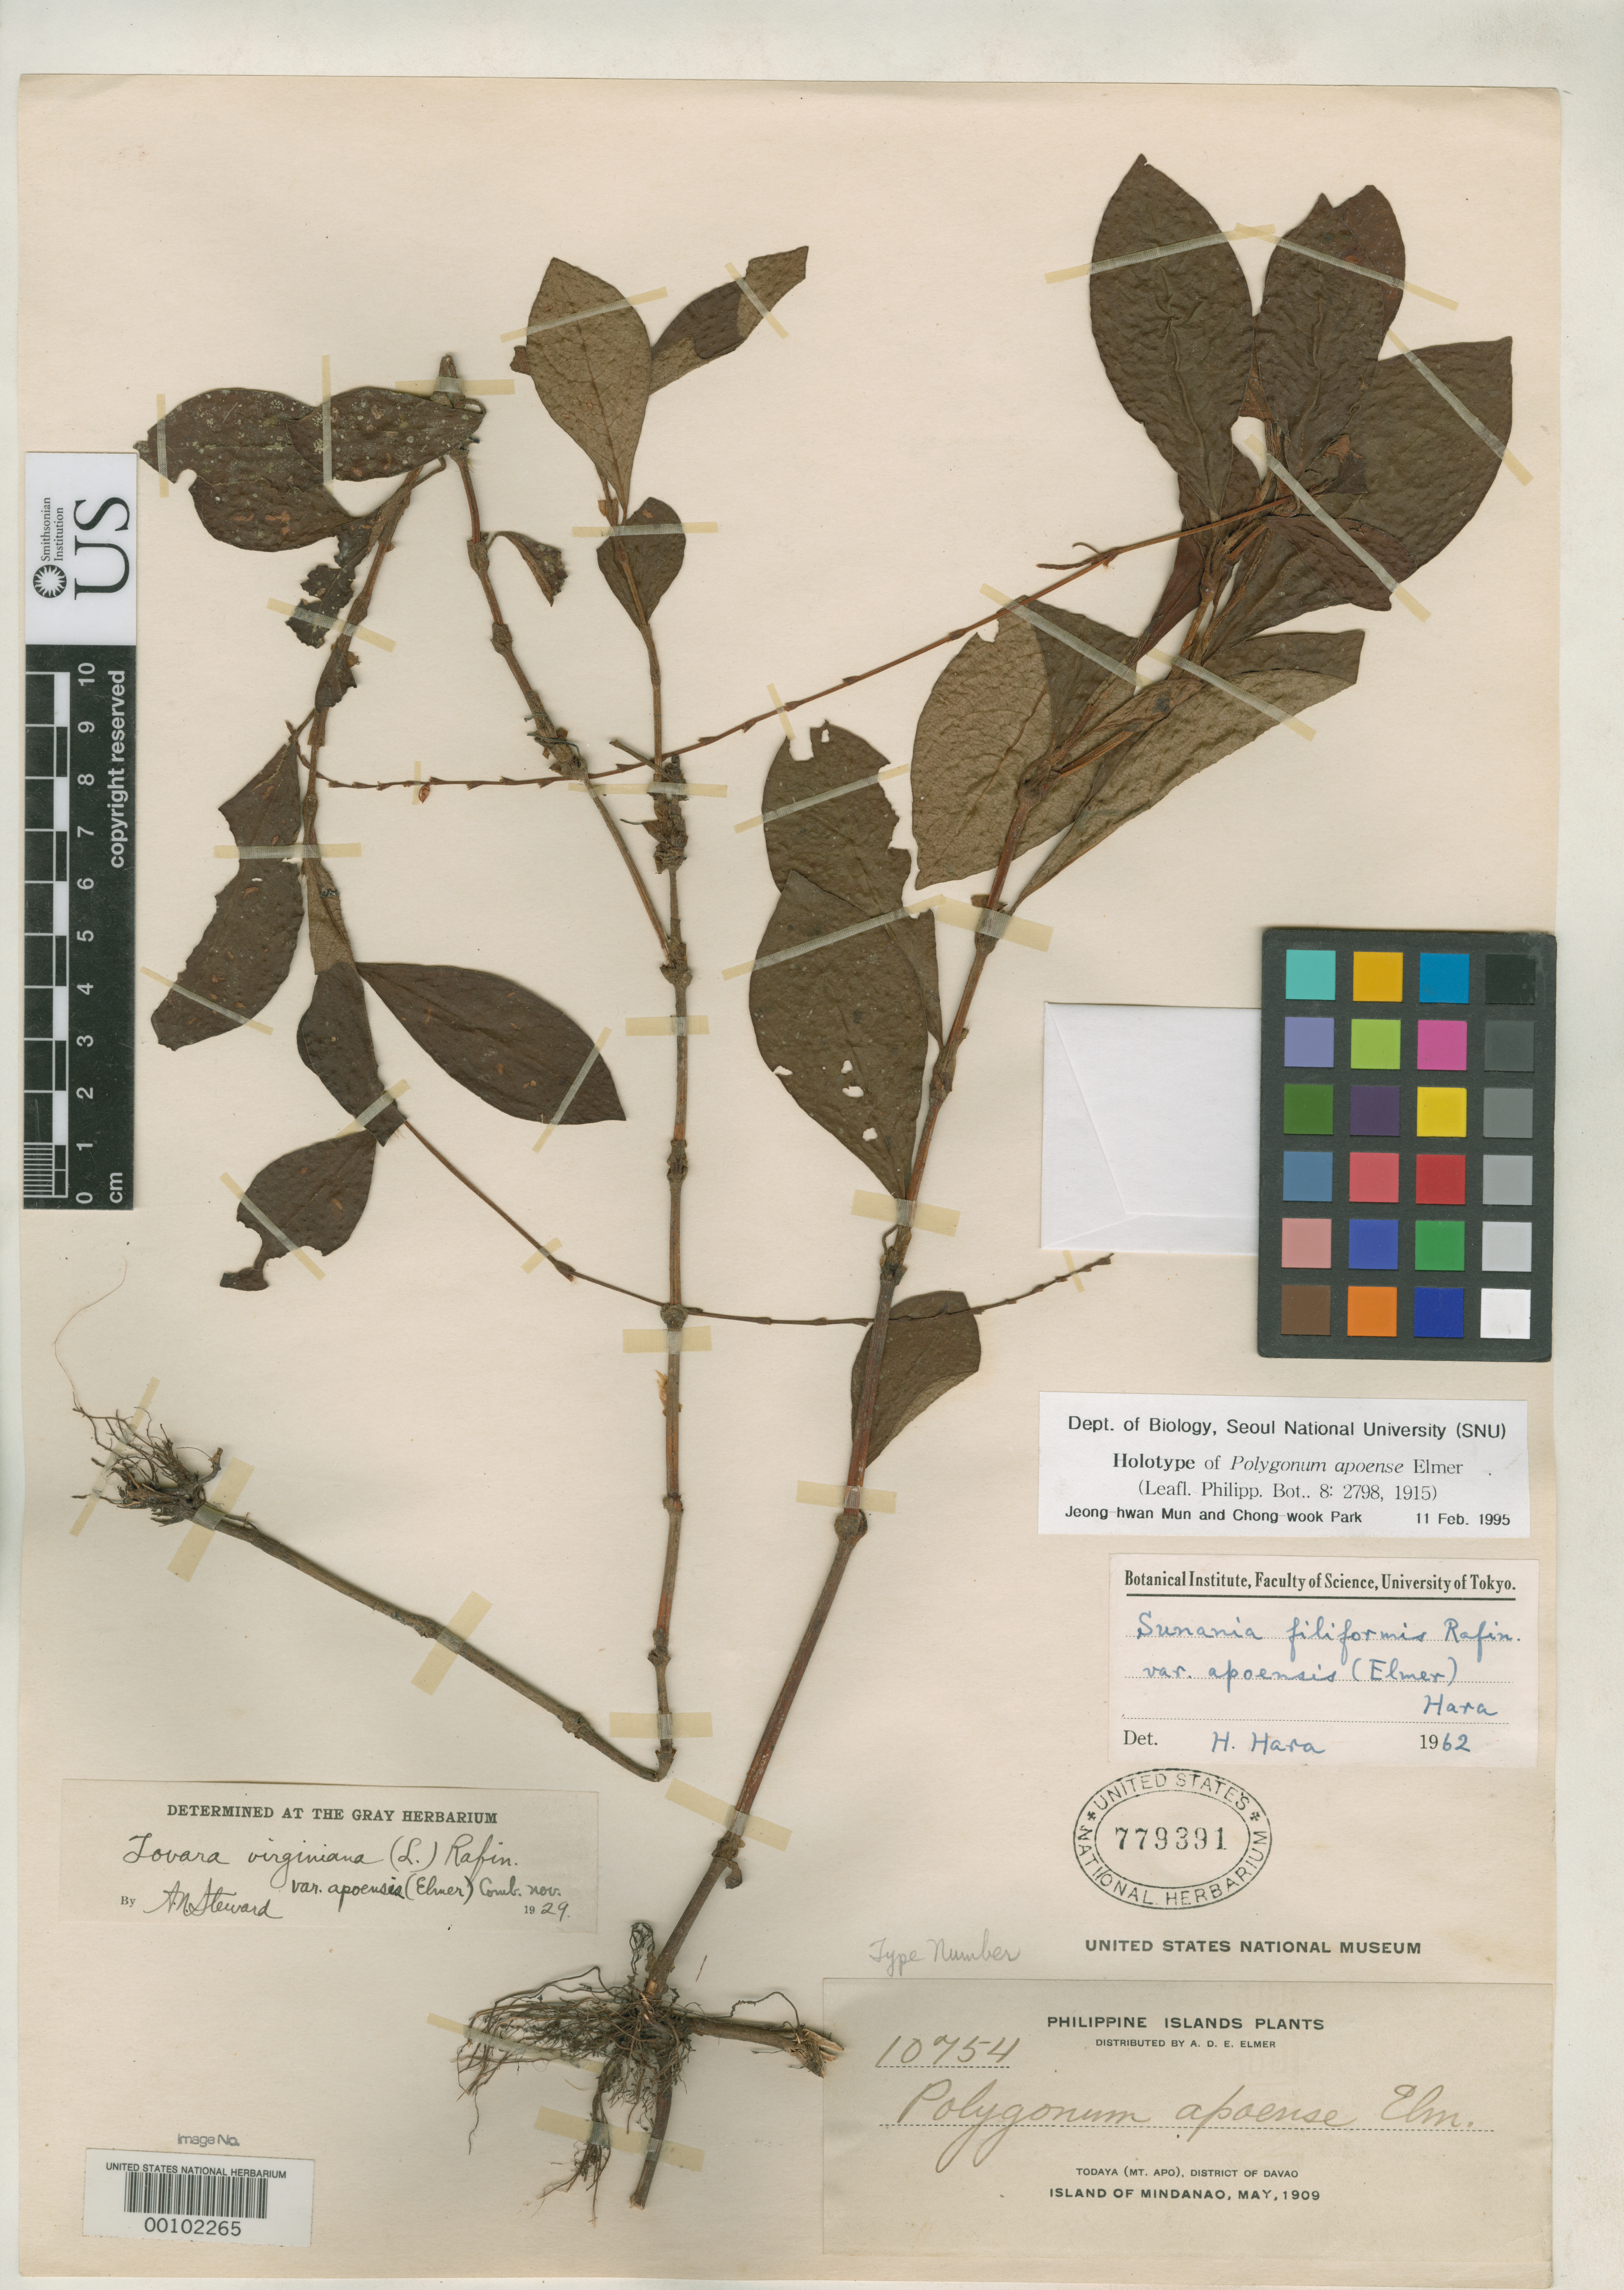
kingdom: Plantae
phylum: Tracheophyta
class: Magnoliopsida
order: Caryophyllales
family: Polygonaceae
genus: Polygonum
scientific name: Polygonum apoense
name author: Elmer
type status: Isotype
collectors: A. D. E. Elmer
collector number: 10754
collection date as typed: May 1909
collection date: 1909-05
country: Philippines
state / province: Davao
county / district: Davao del Sur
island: Mindanao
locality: Todaya, Mt. Apo.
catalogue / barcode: US 779391